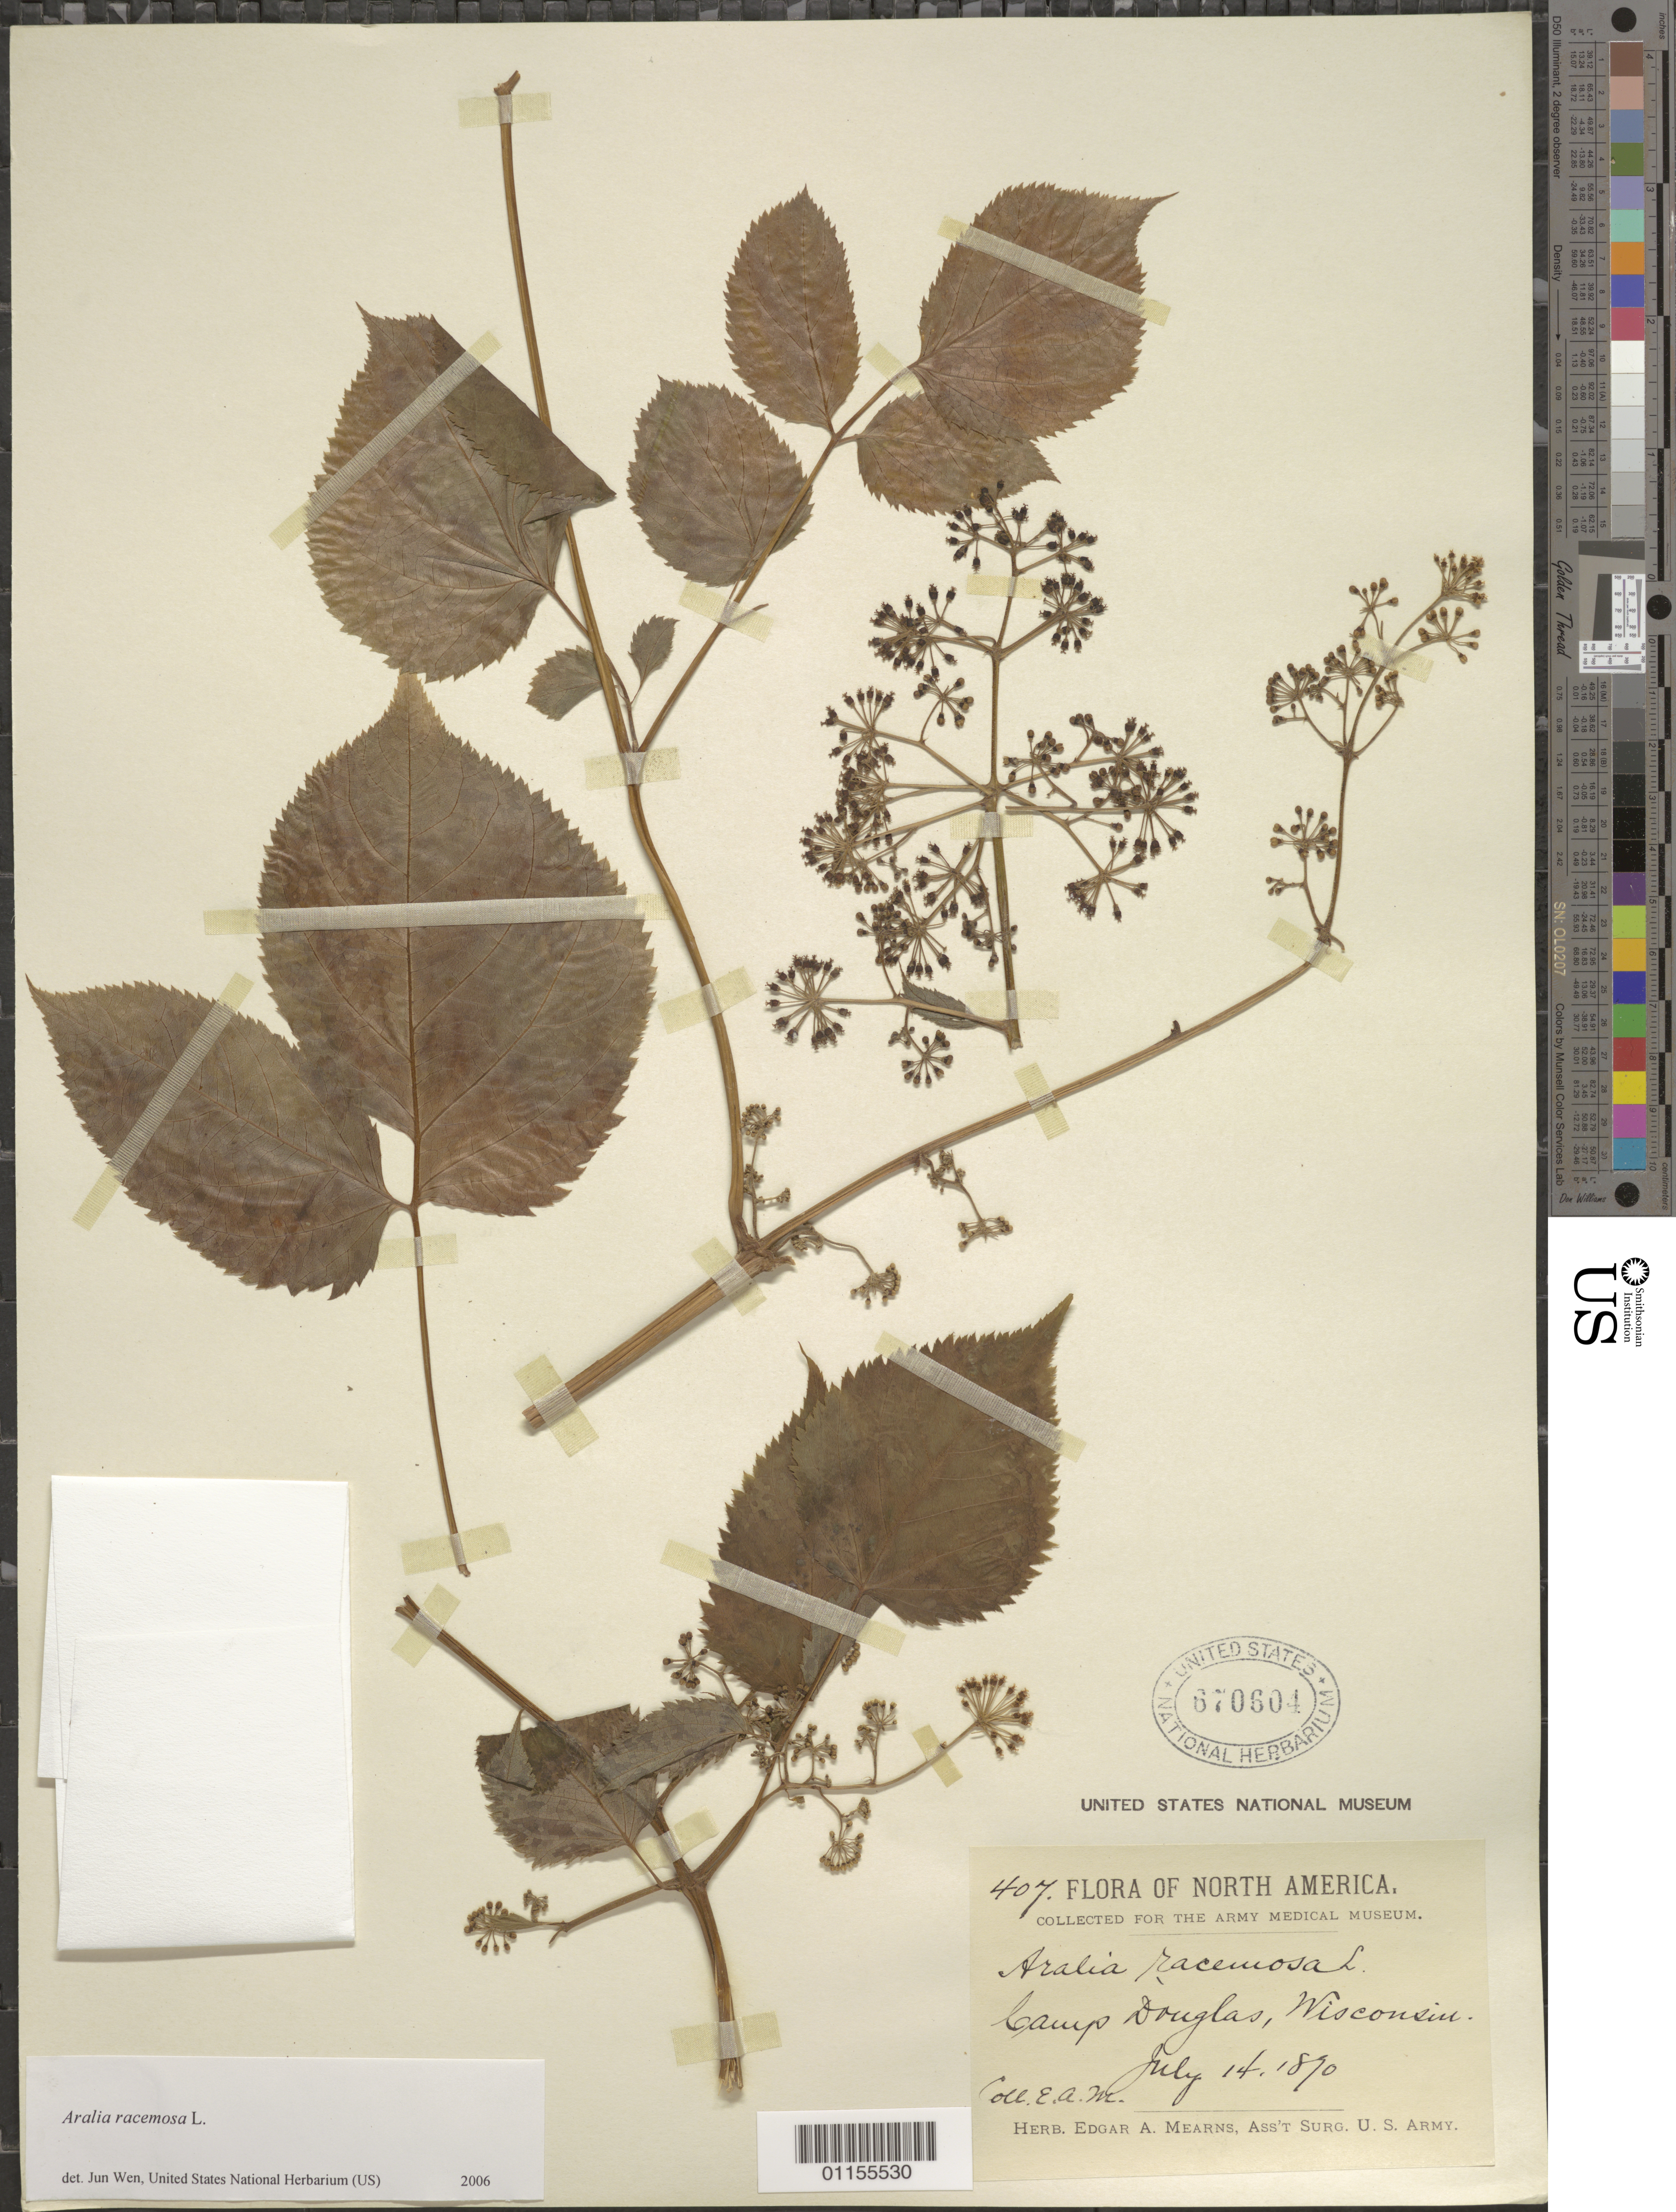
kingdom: Plantae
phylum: Tracheophyta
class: Magnoliopsida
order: Apiales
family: Araliaceae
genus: Aralia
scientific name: Aralia racemosa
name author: L.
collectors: E. A. Mearns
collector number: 407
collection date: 1870-07-14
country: United States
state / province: Wisconsin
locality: Camp Douglas.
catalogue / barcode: US 670604